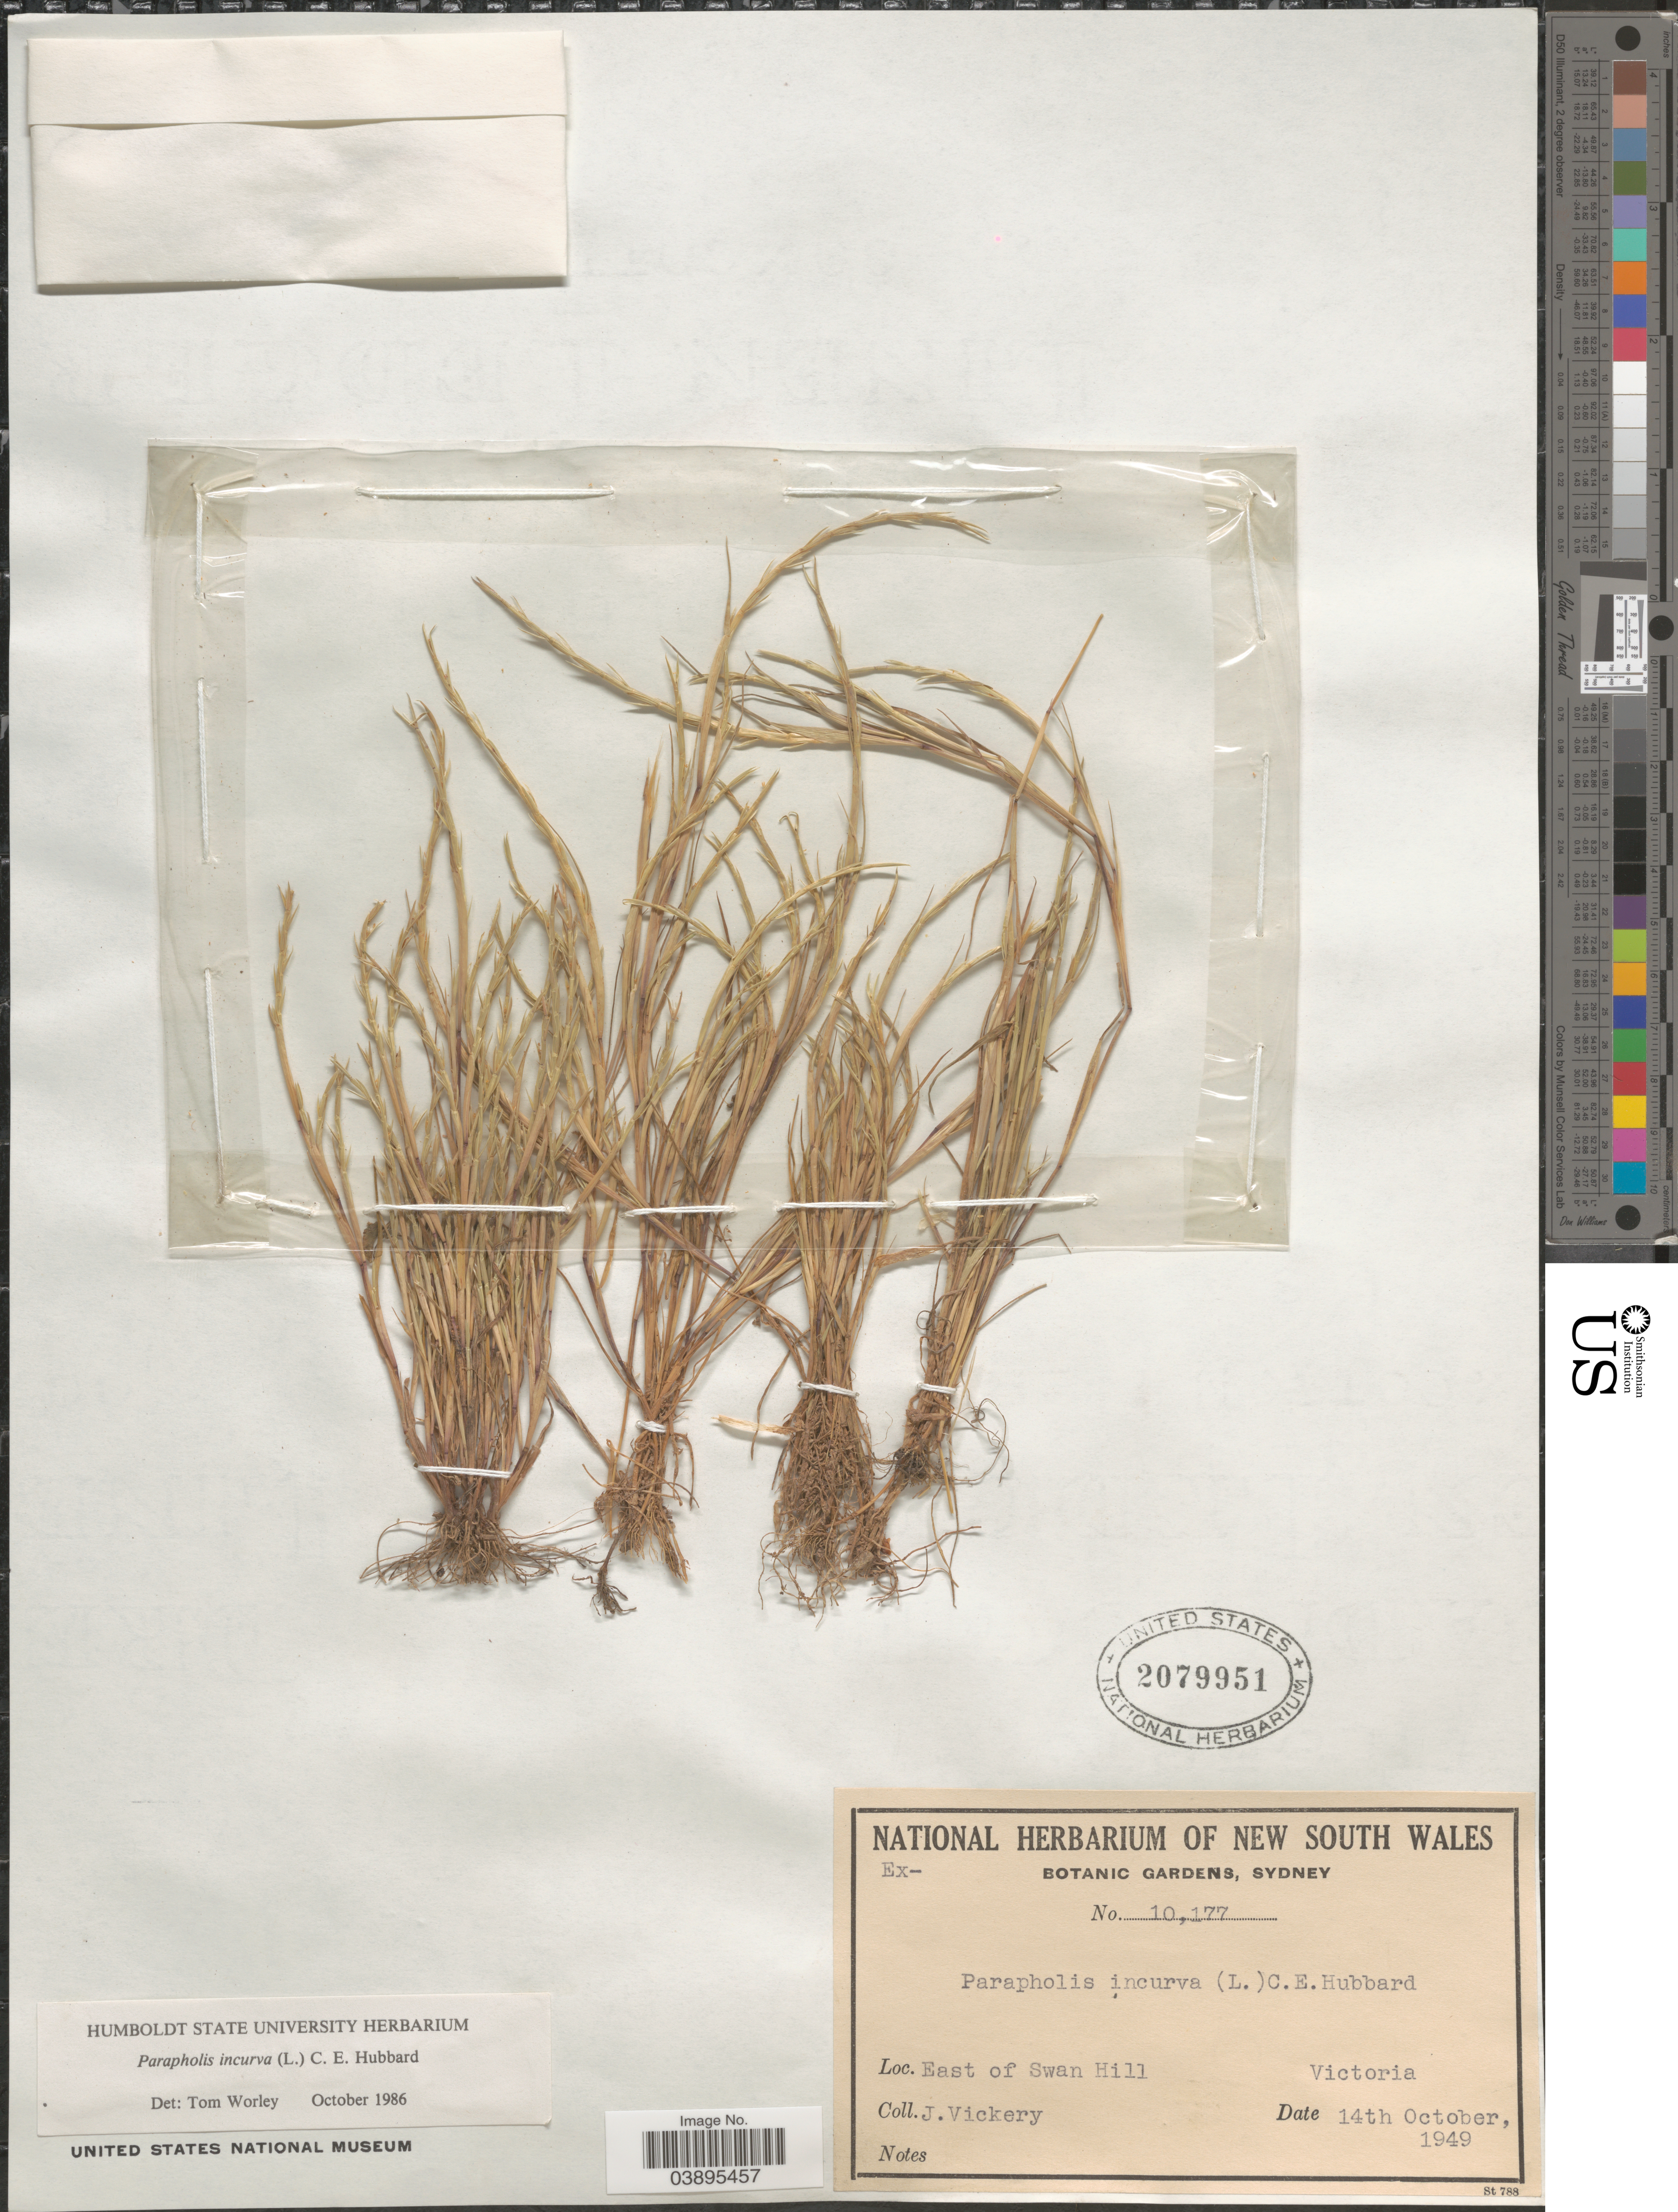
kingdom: Plantae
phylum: Tracheophyta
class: Liliopsida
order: Poales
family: Poaceae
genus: Parapholis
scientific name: Parapholis incurva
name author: (L.) C.E. Hubb.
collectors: J. Vickery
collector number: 10177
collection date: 1949-10-14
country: Australia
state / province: New South Wales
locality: East of Swan Hill. Victoria.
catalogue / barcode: US 2079951